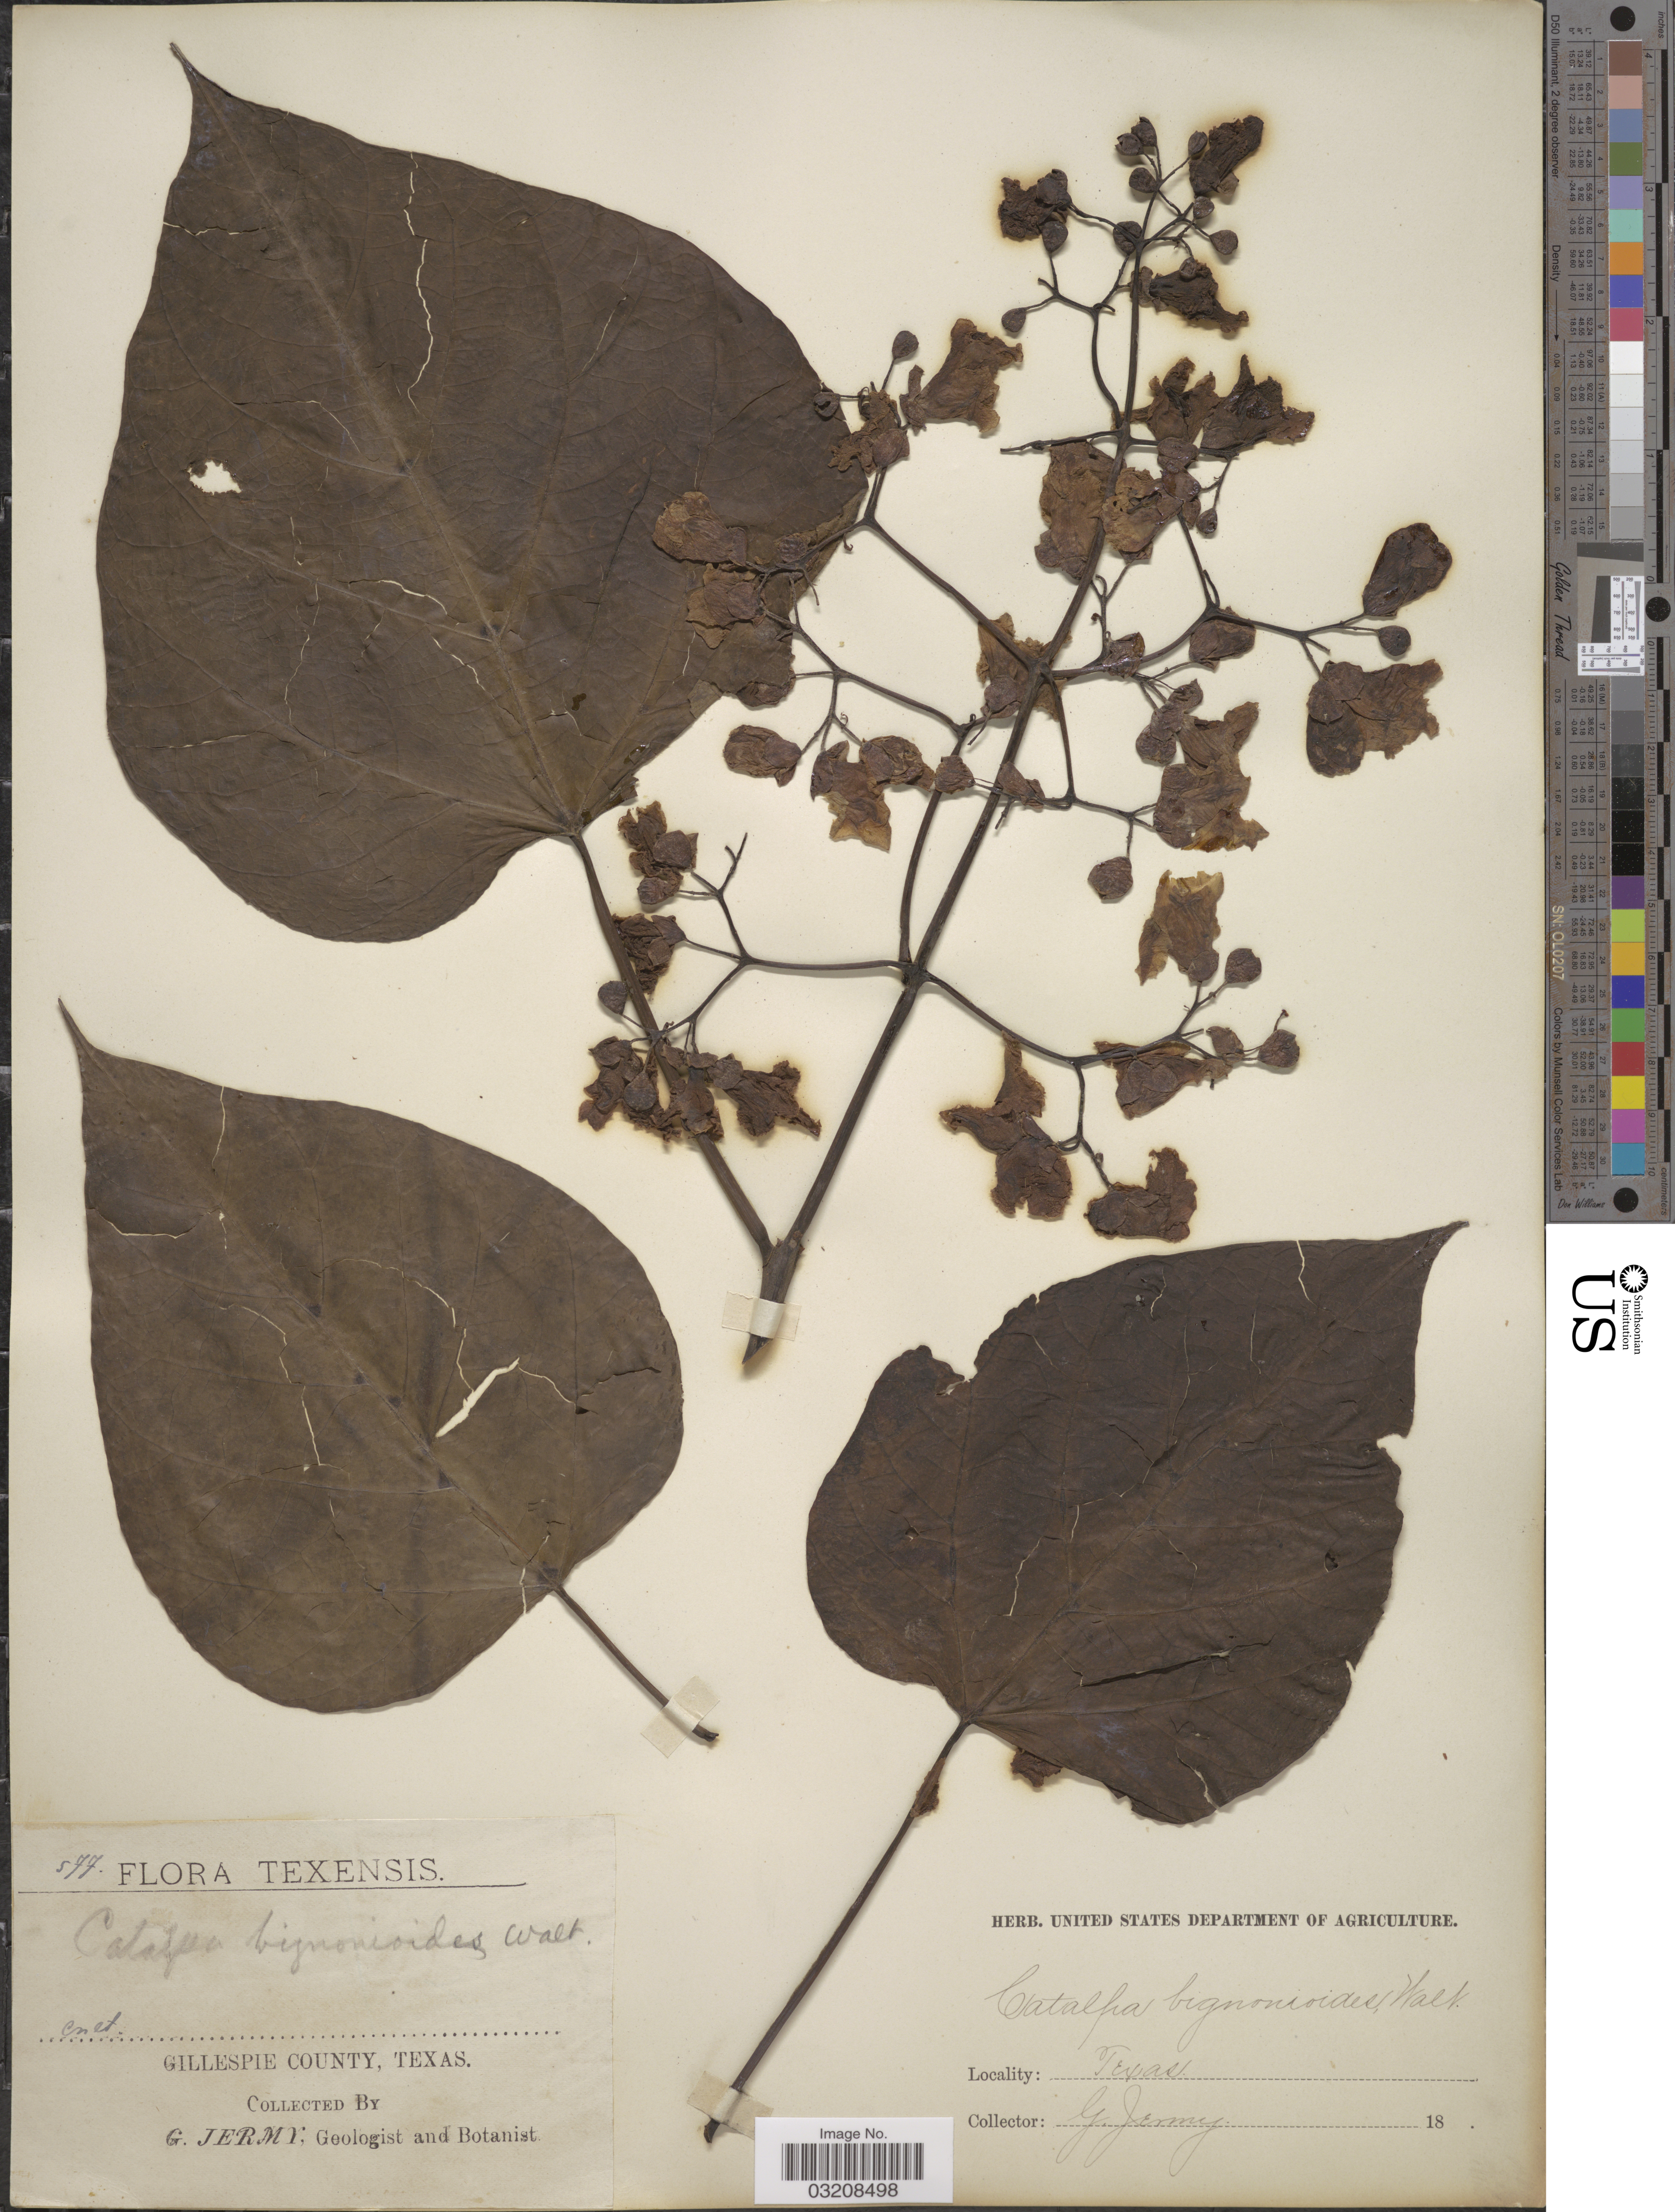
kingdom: Plantae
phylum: Tracheophyta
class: Magnoliopsida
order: Lamiales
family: Bignoniaceae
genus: Catalpa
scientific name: Catalpa bignonioides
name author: Walter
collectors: G. Jermy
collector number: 577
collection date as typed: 18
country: United States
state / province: Texas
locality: Gillespie County.